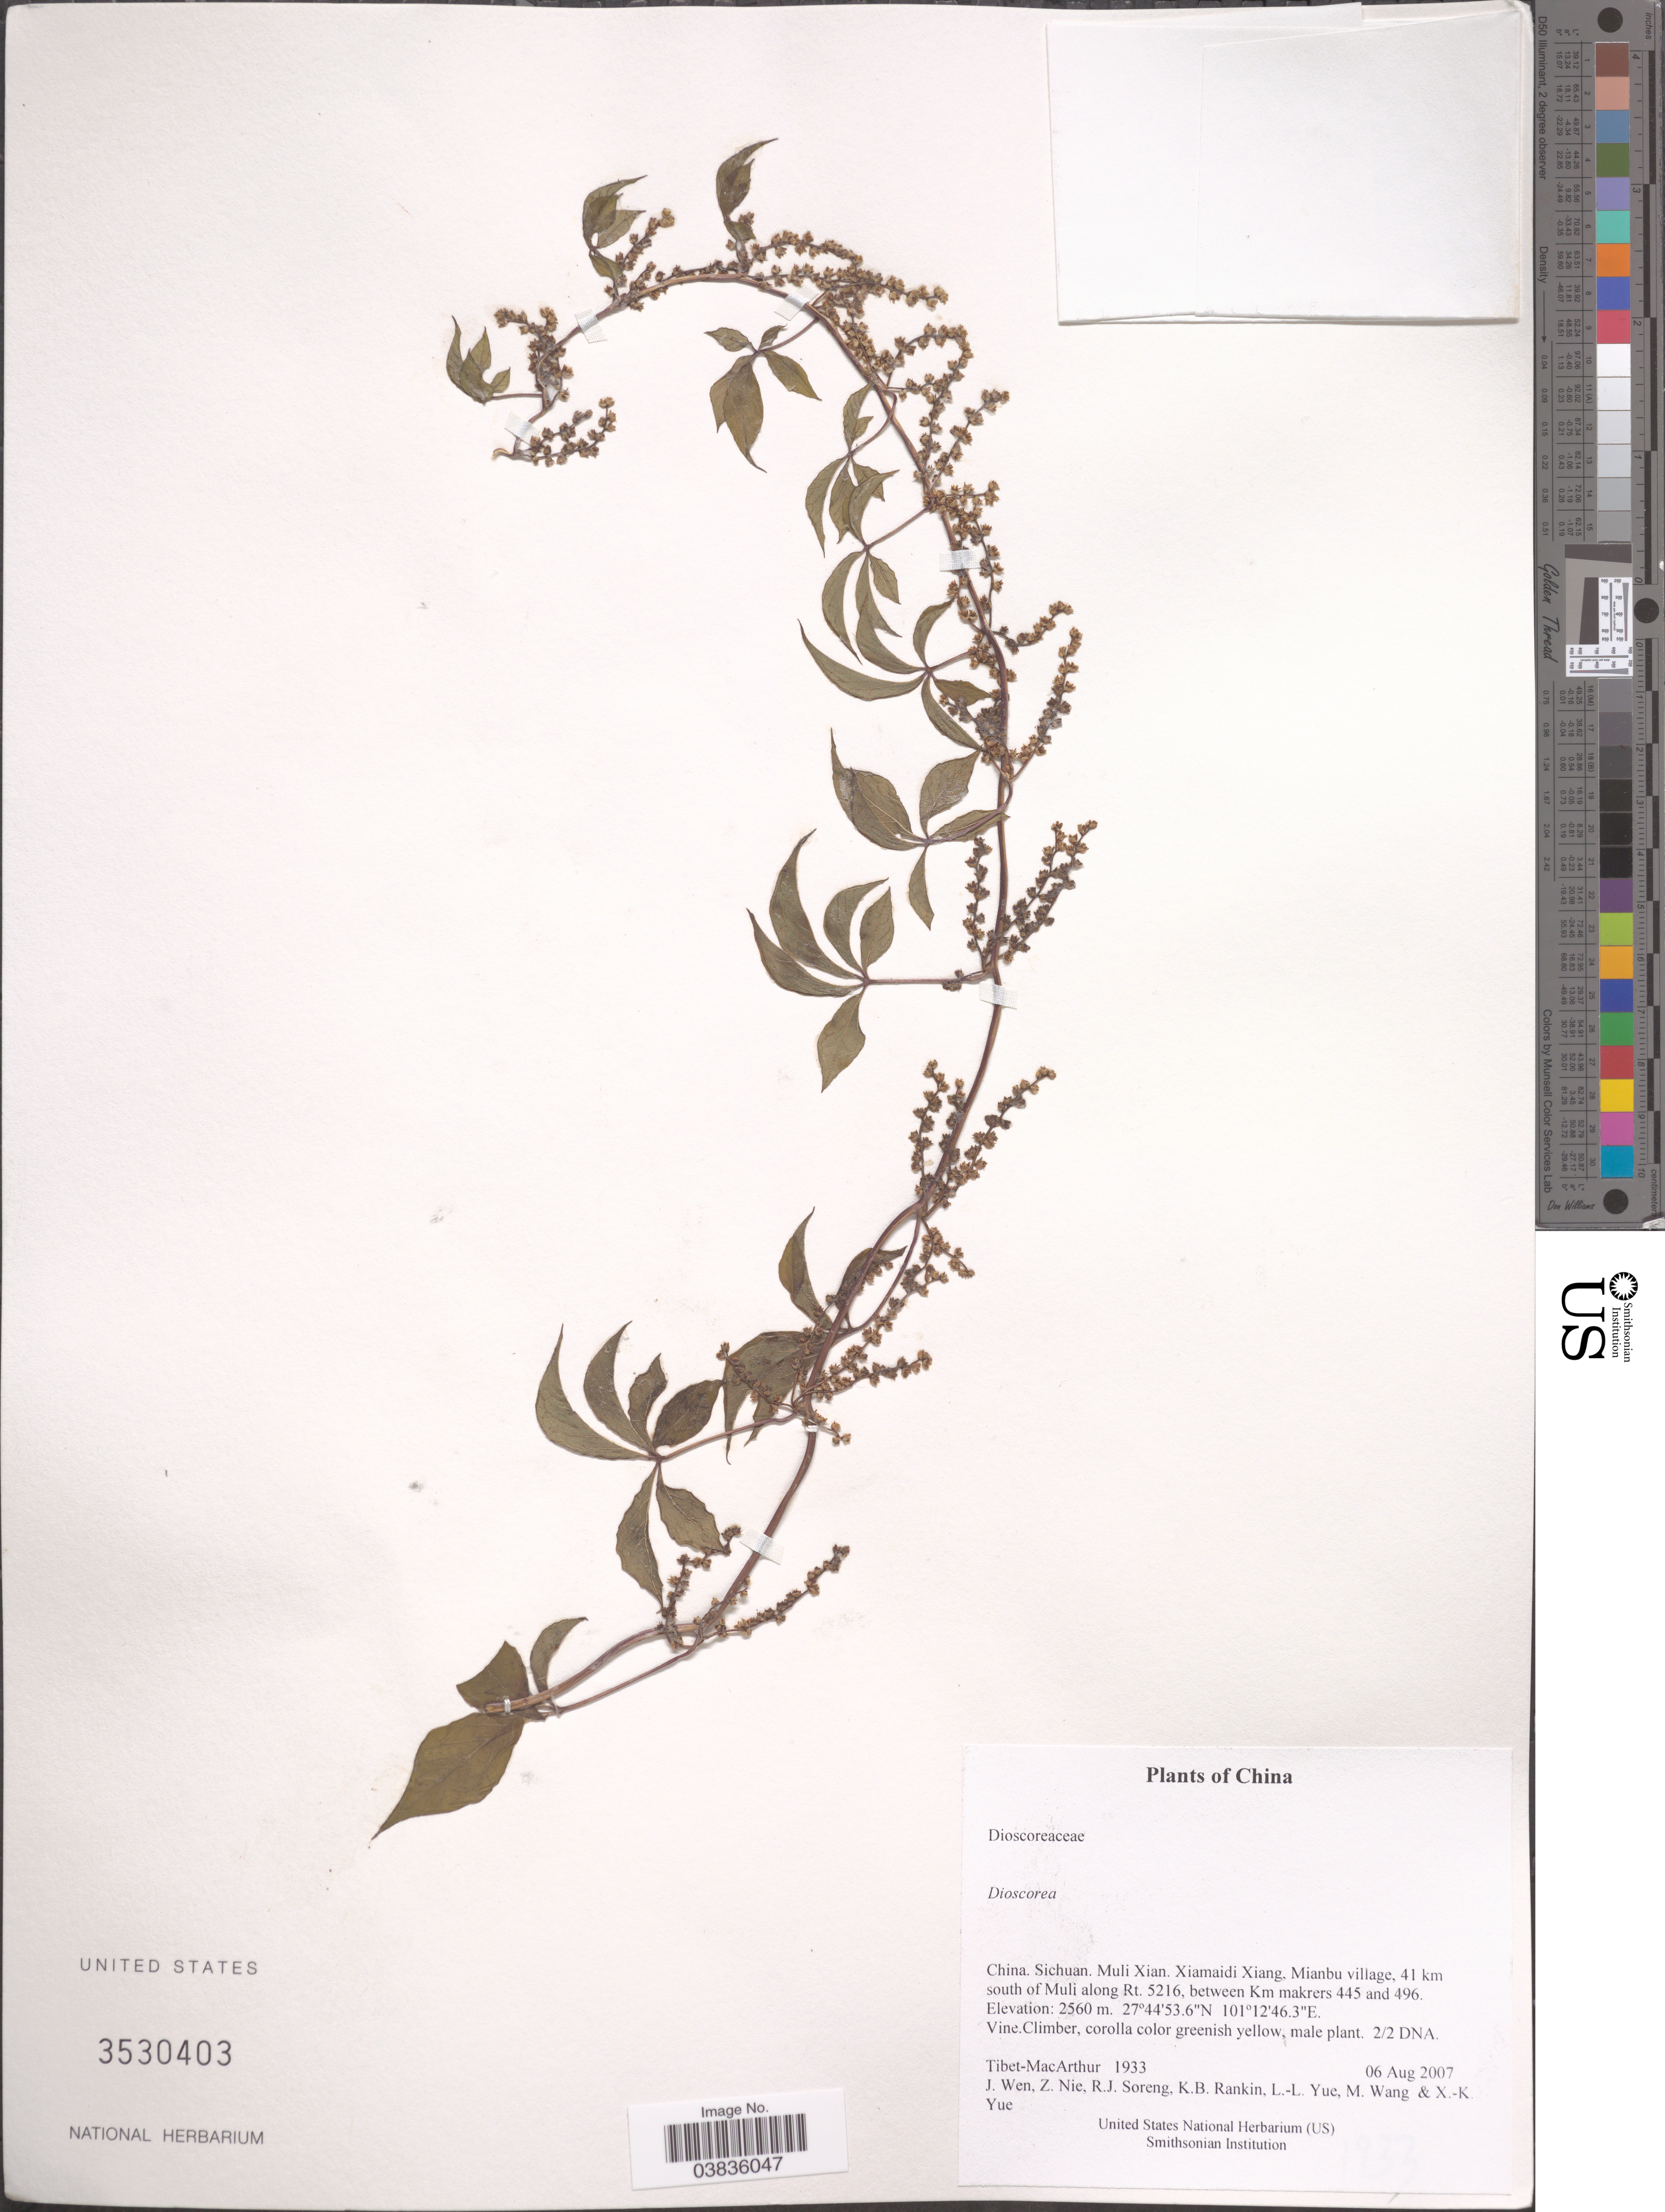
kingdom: Plantae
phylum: Tracheophyta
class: Liliopsida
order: Dioscoreales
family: Dioscoreaceae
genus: Dioscorea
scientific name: Dioscorea sp.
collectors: Tibet-MacArthur, J. Wen, Z. Nie, R. J. Soreng & et al.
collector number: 1933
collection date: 2007-08-06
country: China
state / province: Sichuan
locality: Muli Xian. Xiamaidi Xiang, Mianbu village, 41 km south of Muli along Rt. 5216, between Km makrers 445 and 496.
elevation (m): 2560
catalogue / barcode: US 3530403